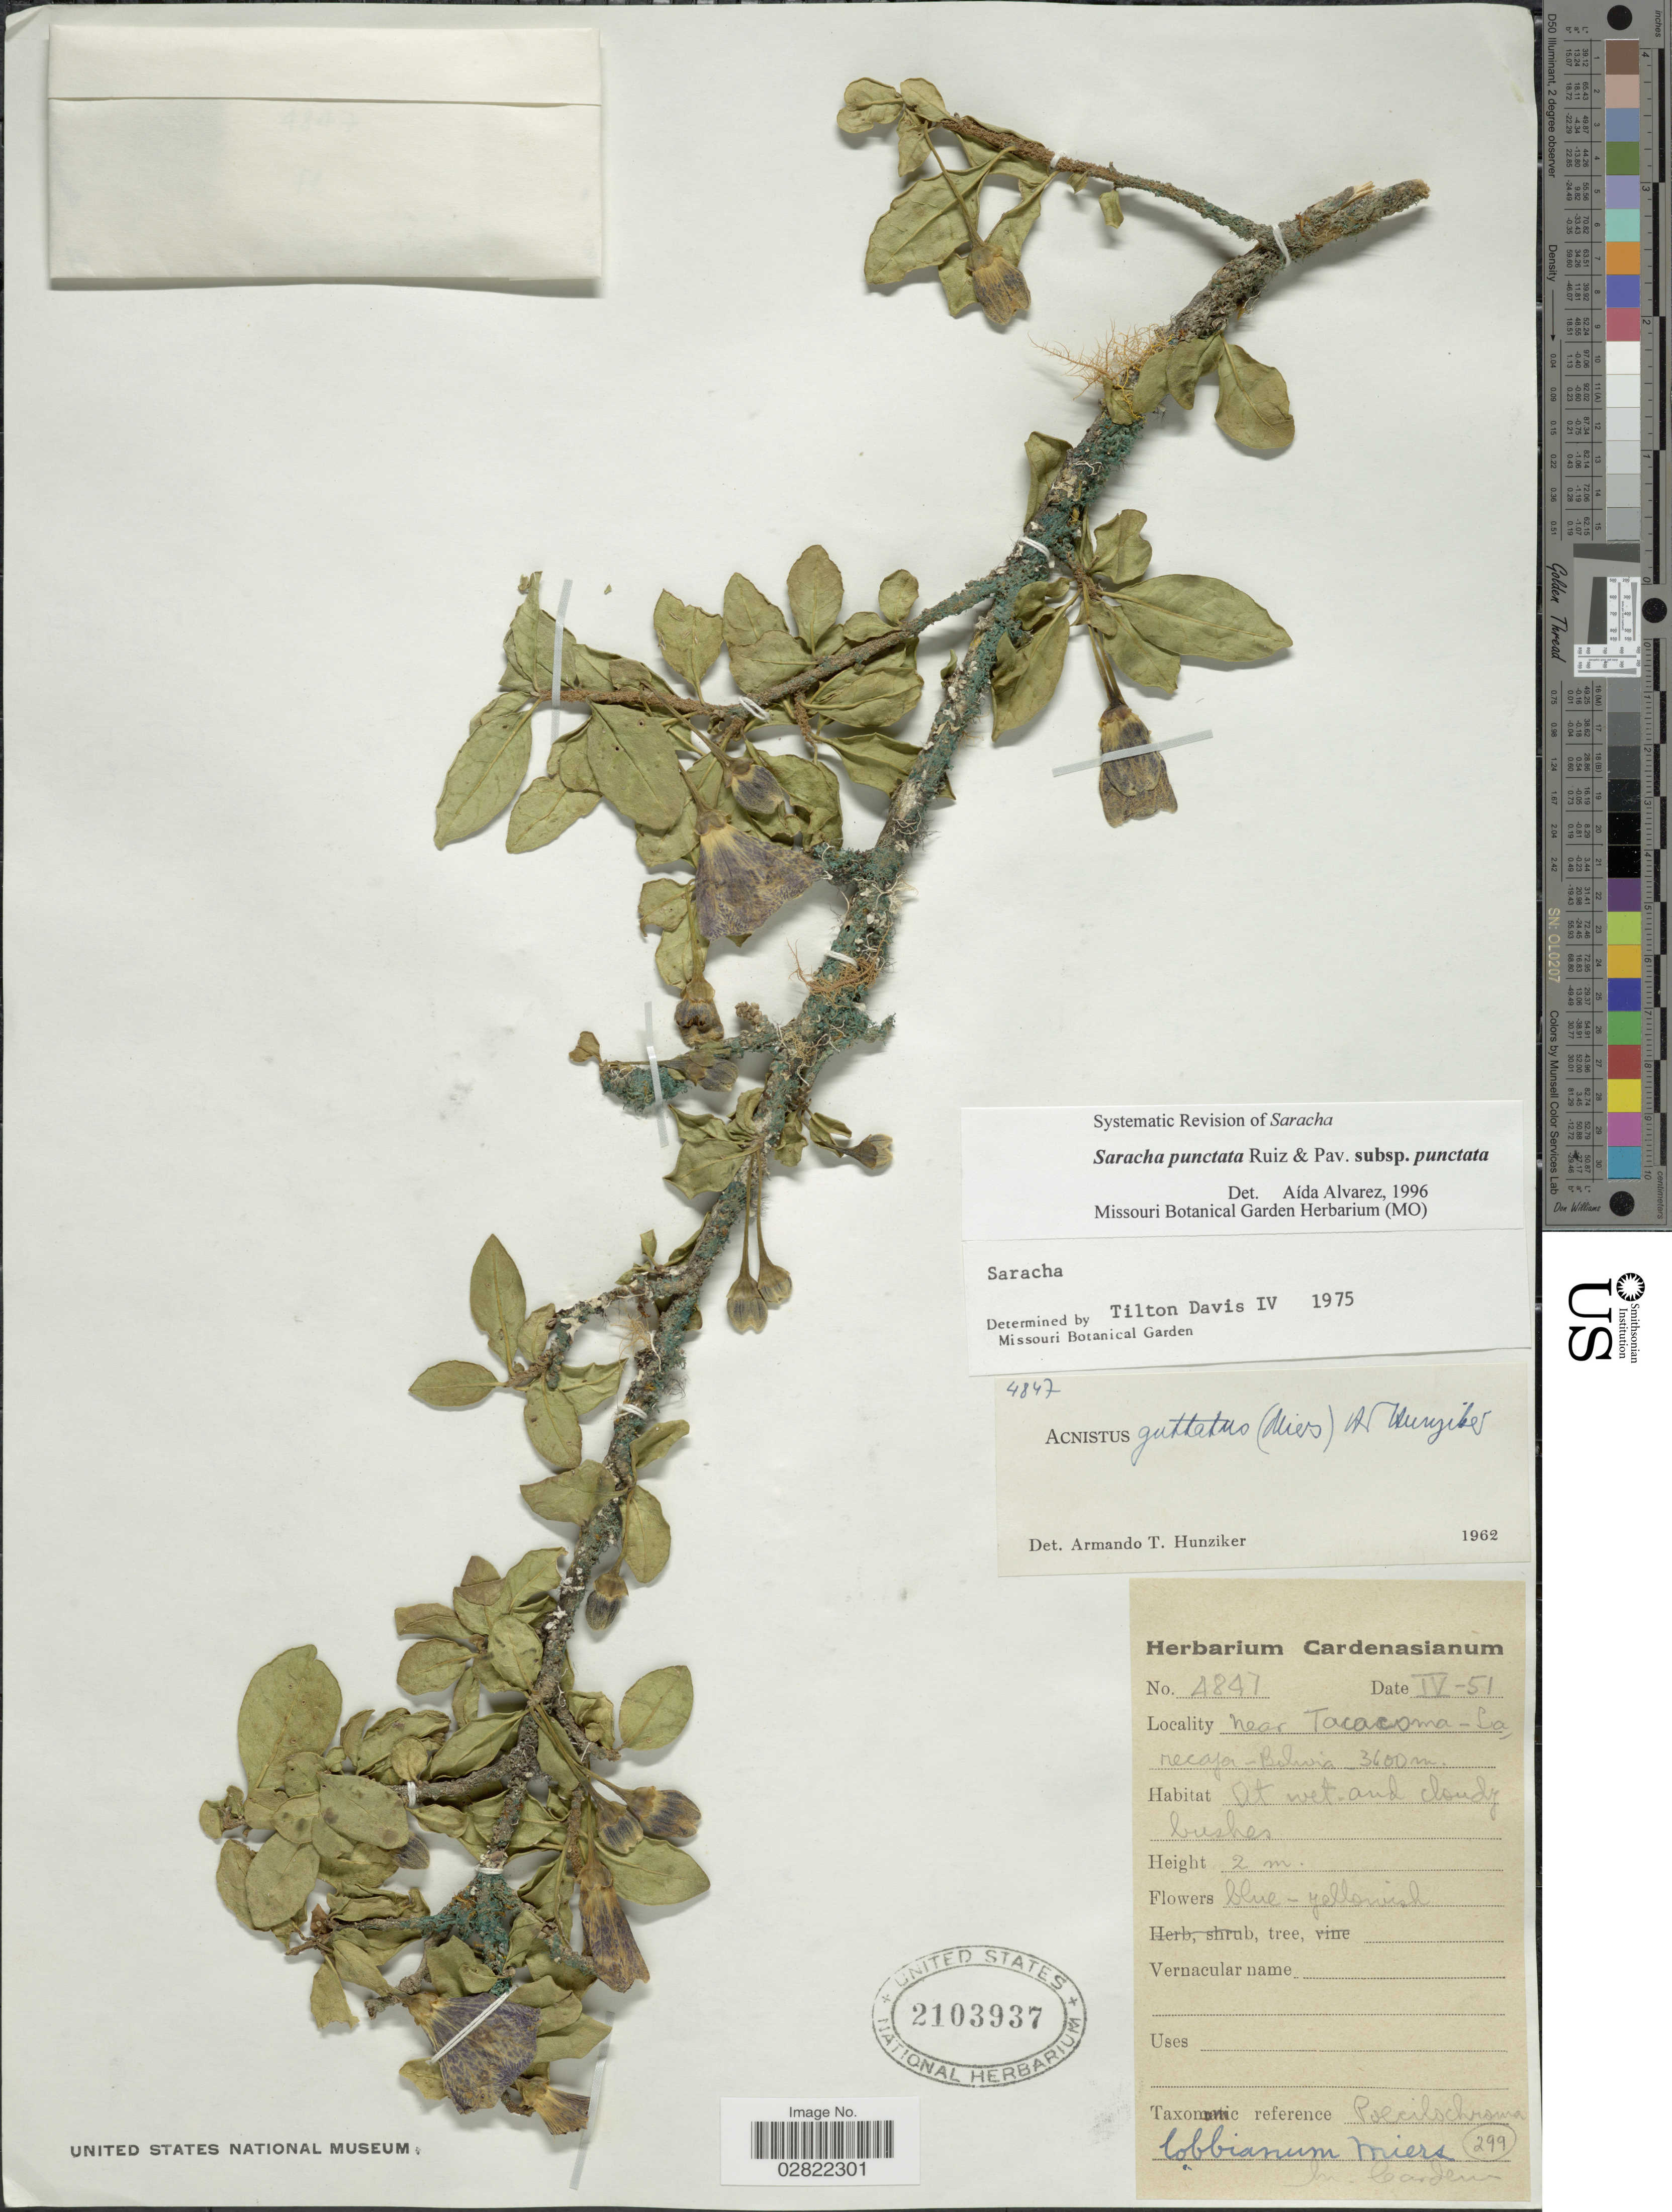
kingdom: Plantae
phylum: Tracheophyta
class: Magnoliopsida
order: Solanales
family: Solanaceae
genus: Saracha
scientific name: Saracha punctata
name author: Ruiz & Pav.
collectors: M. Cárdenas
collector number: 4847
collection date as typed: Transcribed d/m/y: /4/51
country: Bolivia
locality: Near Tacacoma-La Recaja.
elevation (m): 3600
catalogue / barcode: US 2103937